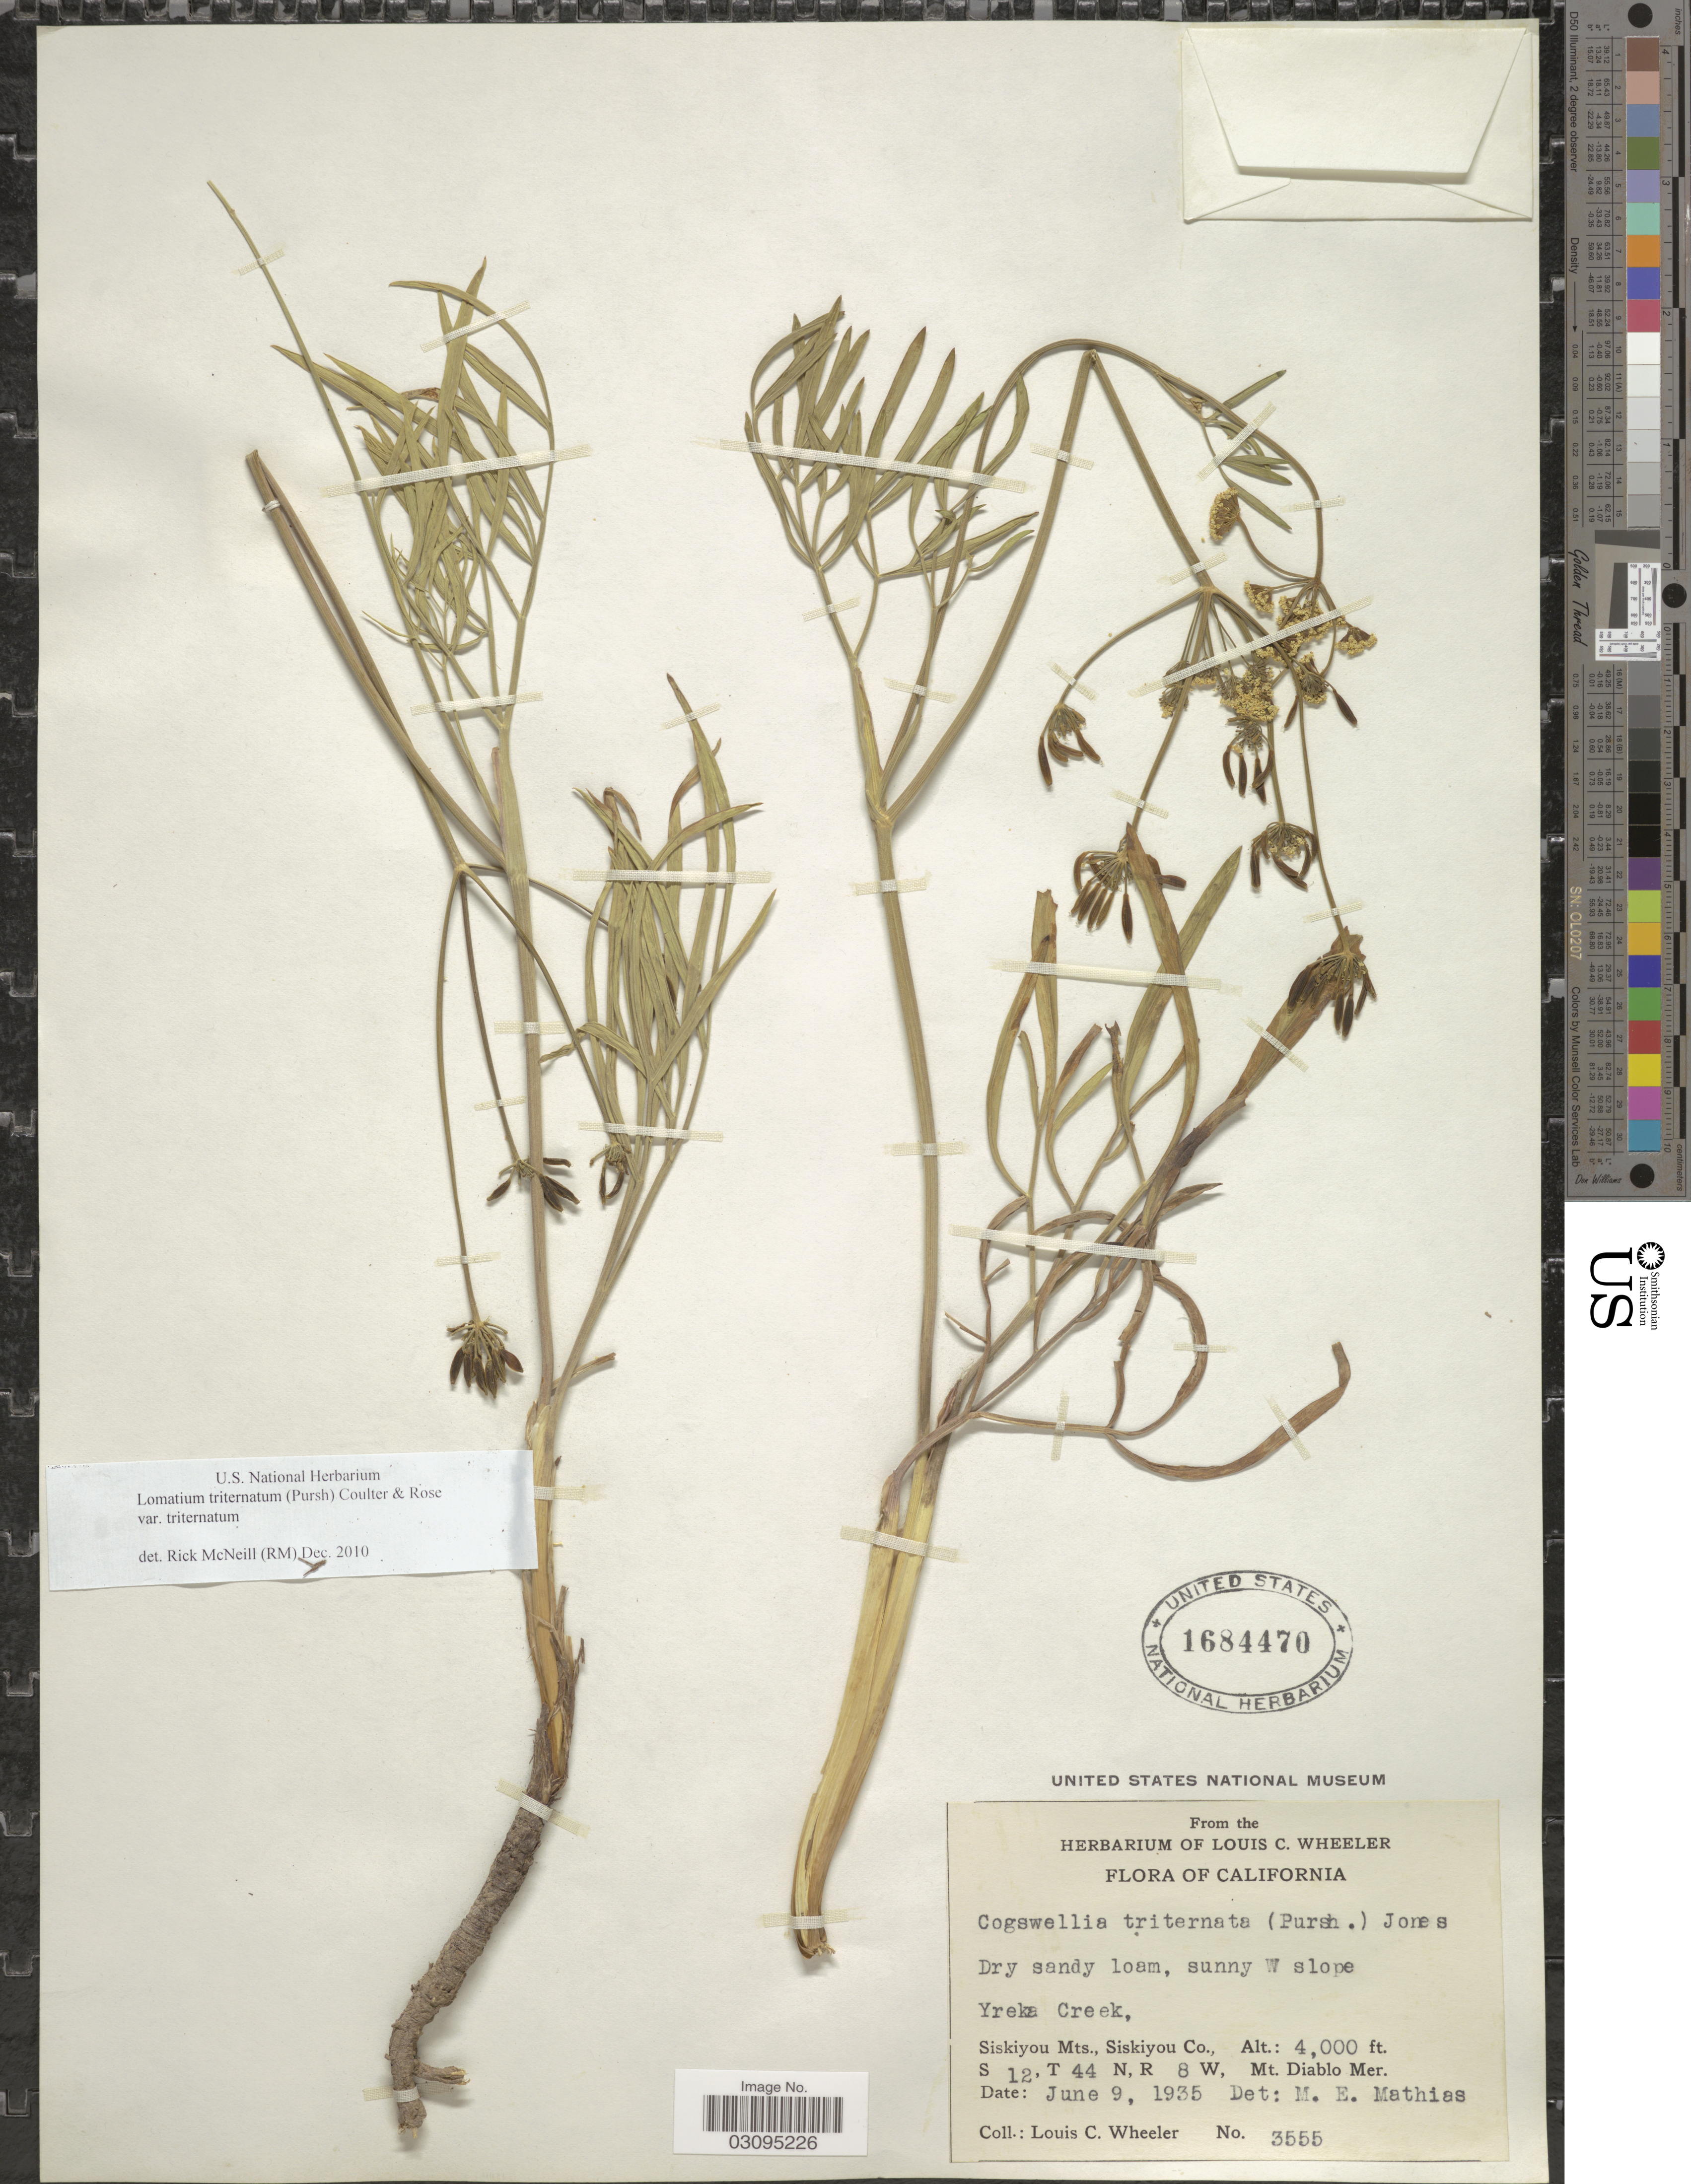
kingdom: Plantae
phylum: Tracheophyta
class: Magnoliopsida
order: Apiales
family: Apiaceae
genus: Lomatium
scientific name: Lomatium triternatum var. triternatum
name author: (Pursh) J.M. Coult. & Rose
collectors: L. C. Wheeler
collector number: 3555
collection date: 1935-06-09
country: United States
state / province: California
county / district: Siskiyou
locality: Yreka Creek, Siskiyou Mts., Siskiyou Co., S12, T44N, R8W, Mt. Diablo Mer.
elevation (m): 1219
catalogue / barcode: US 1684470